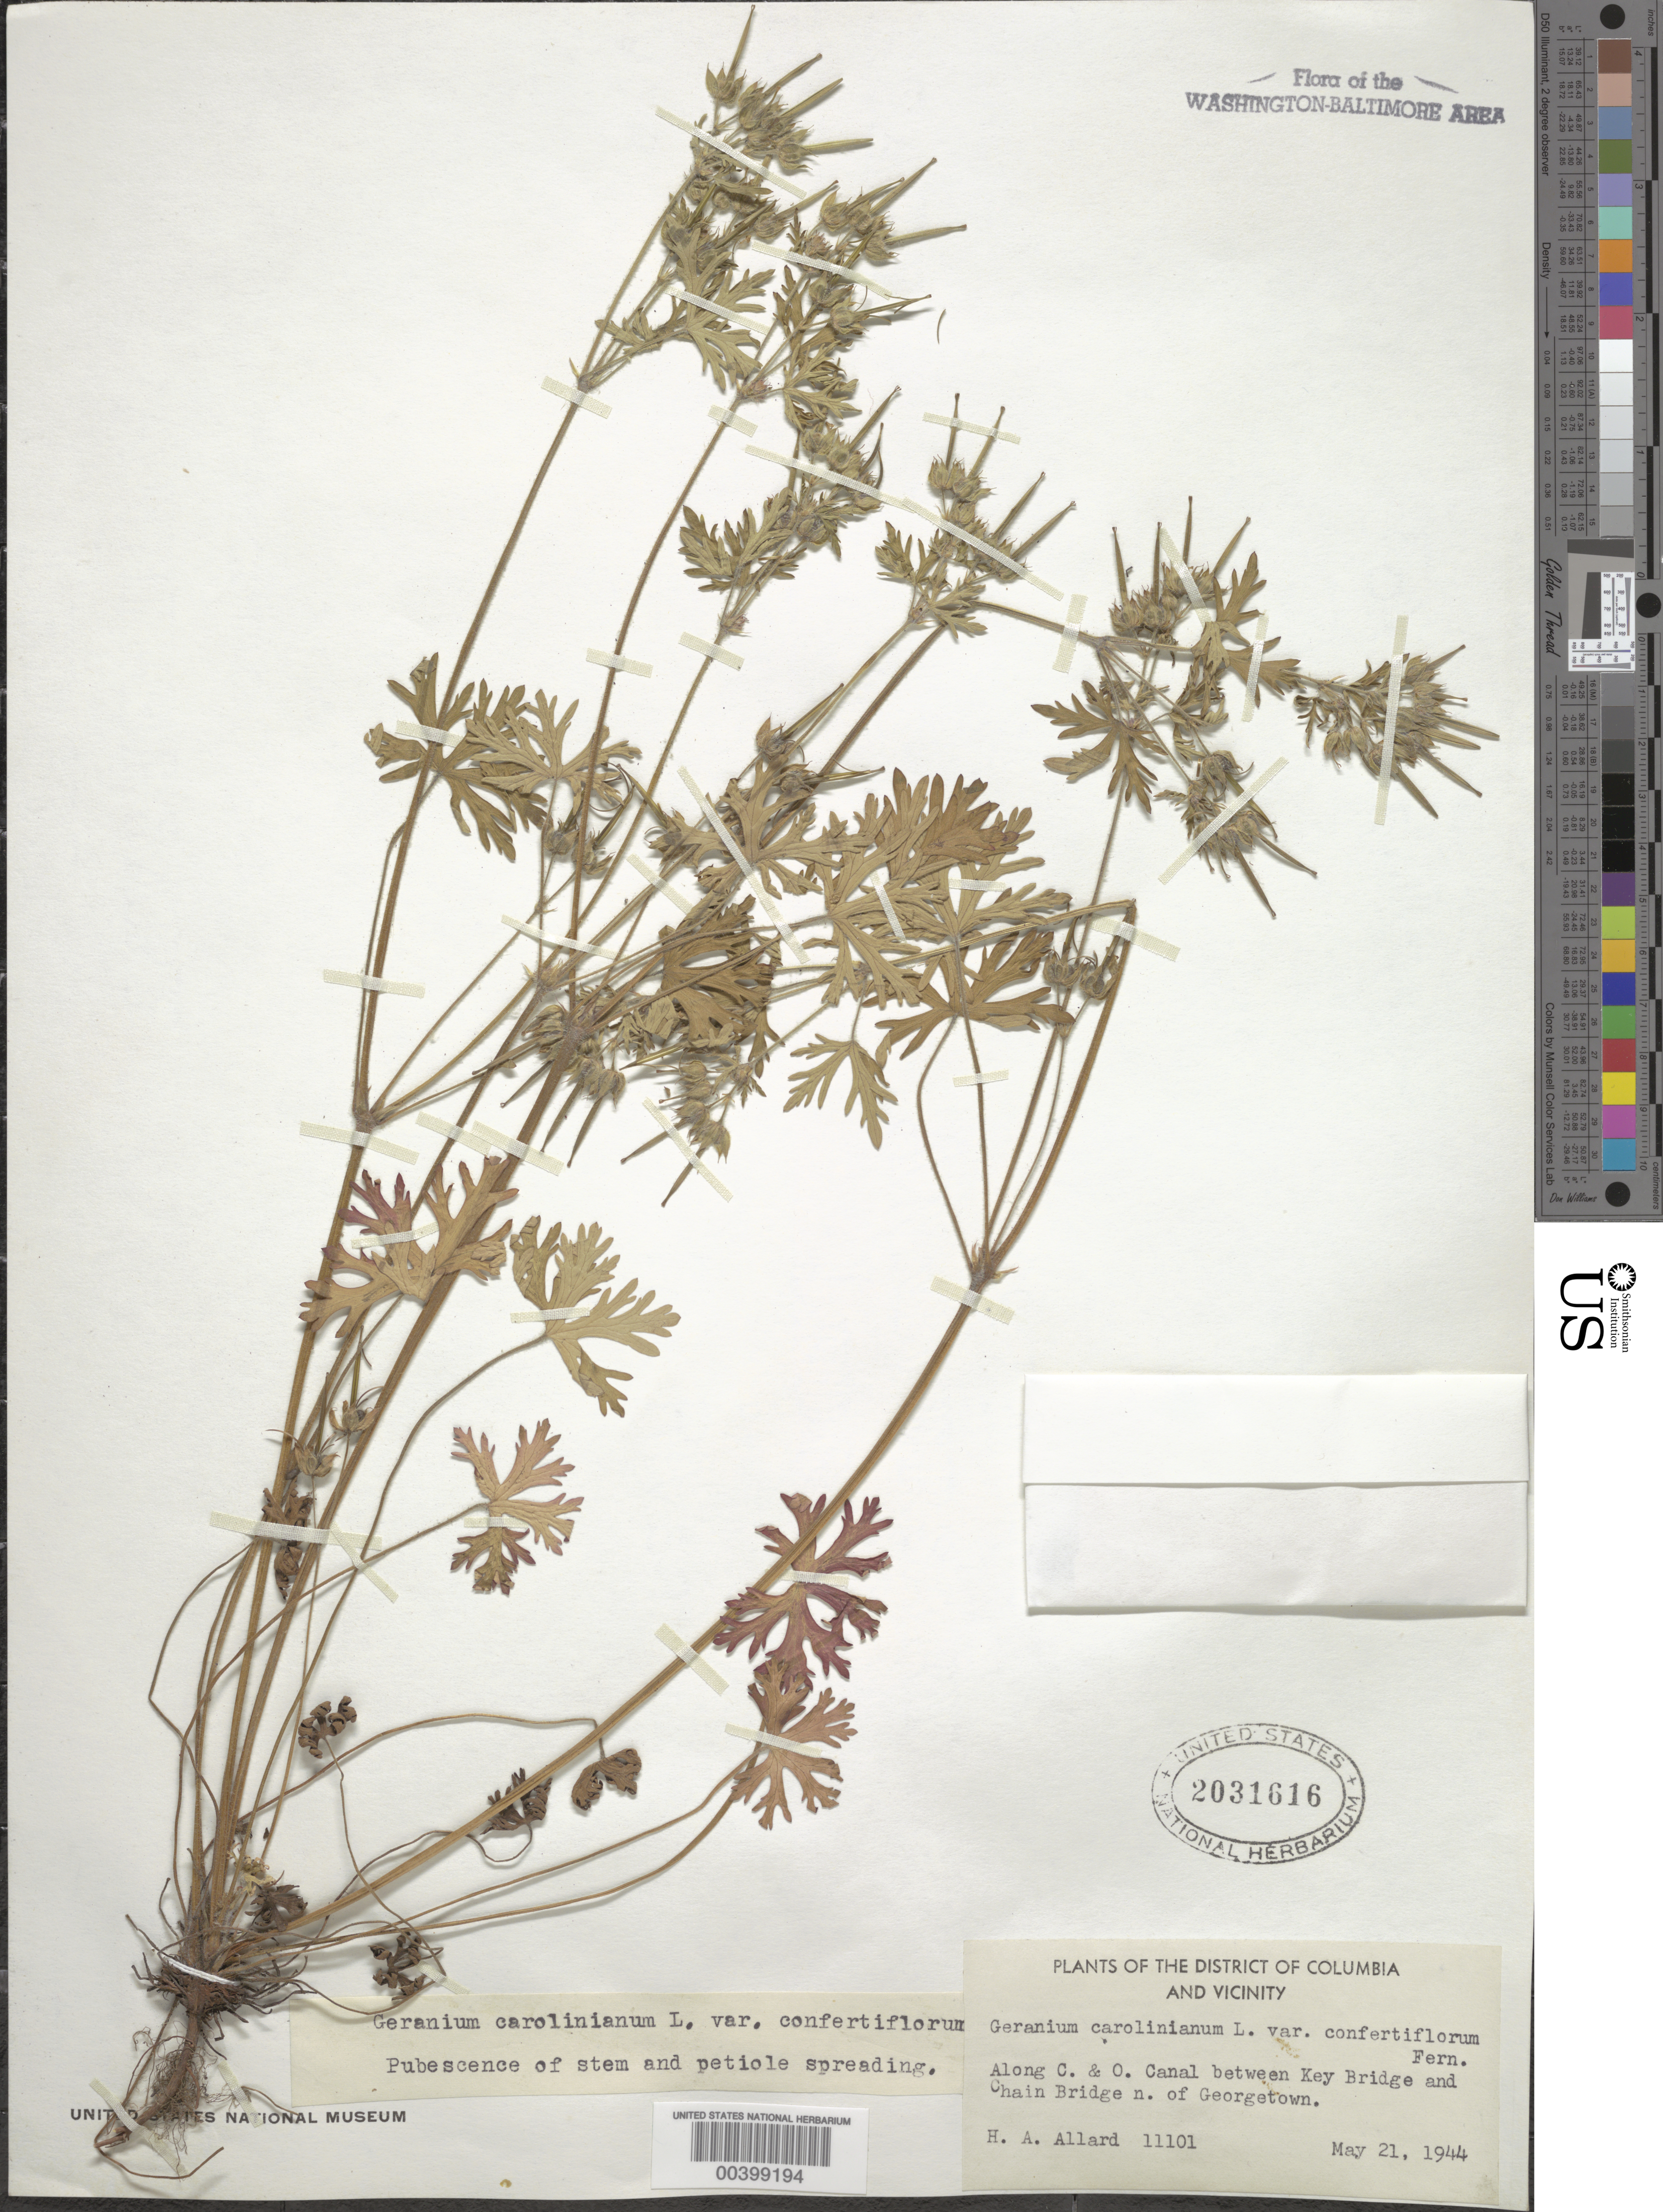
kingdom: Plantae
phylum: Tracheophyta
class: Magnoliopsida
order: Geraniales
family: Geraniaceae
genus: Geranium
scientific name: Geranium carolinianum var. confertiflorum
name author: Fernald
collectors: H. A. Allard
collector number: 11101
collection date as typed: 21 May 1944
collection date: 1944-05-21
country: United States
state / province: District of Columbia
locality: C. and O. Canal between Key Bridge and Chain Bridge C. and O. Canal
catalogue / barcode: US 2031616